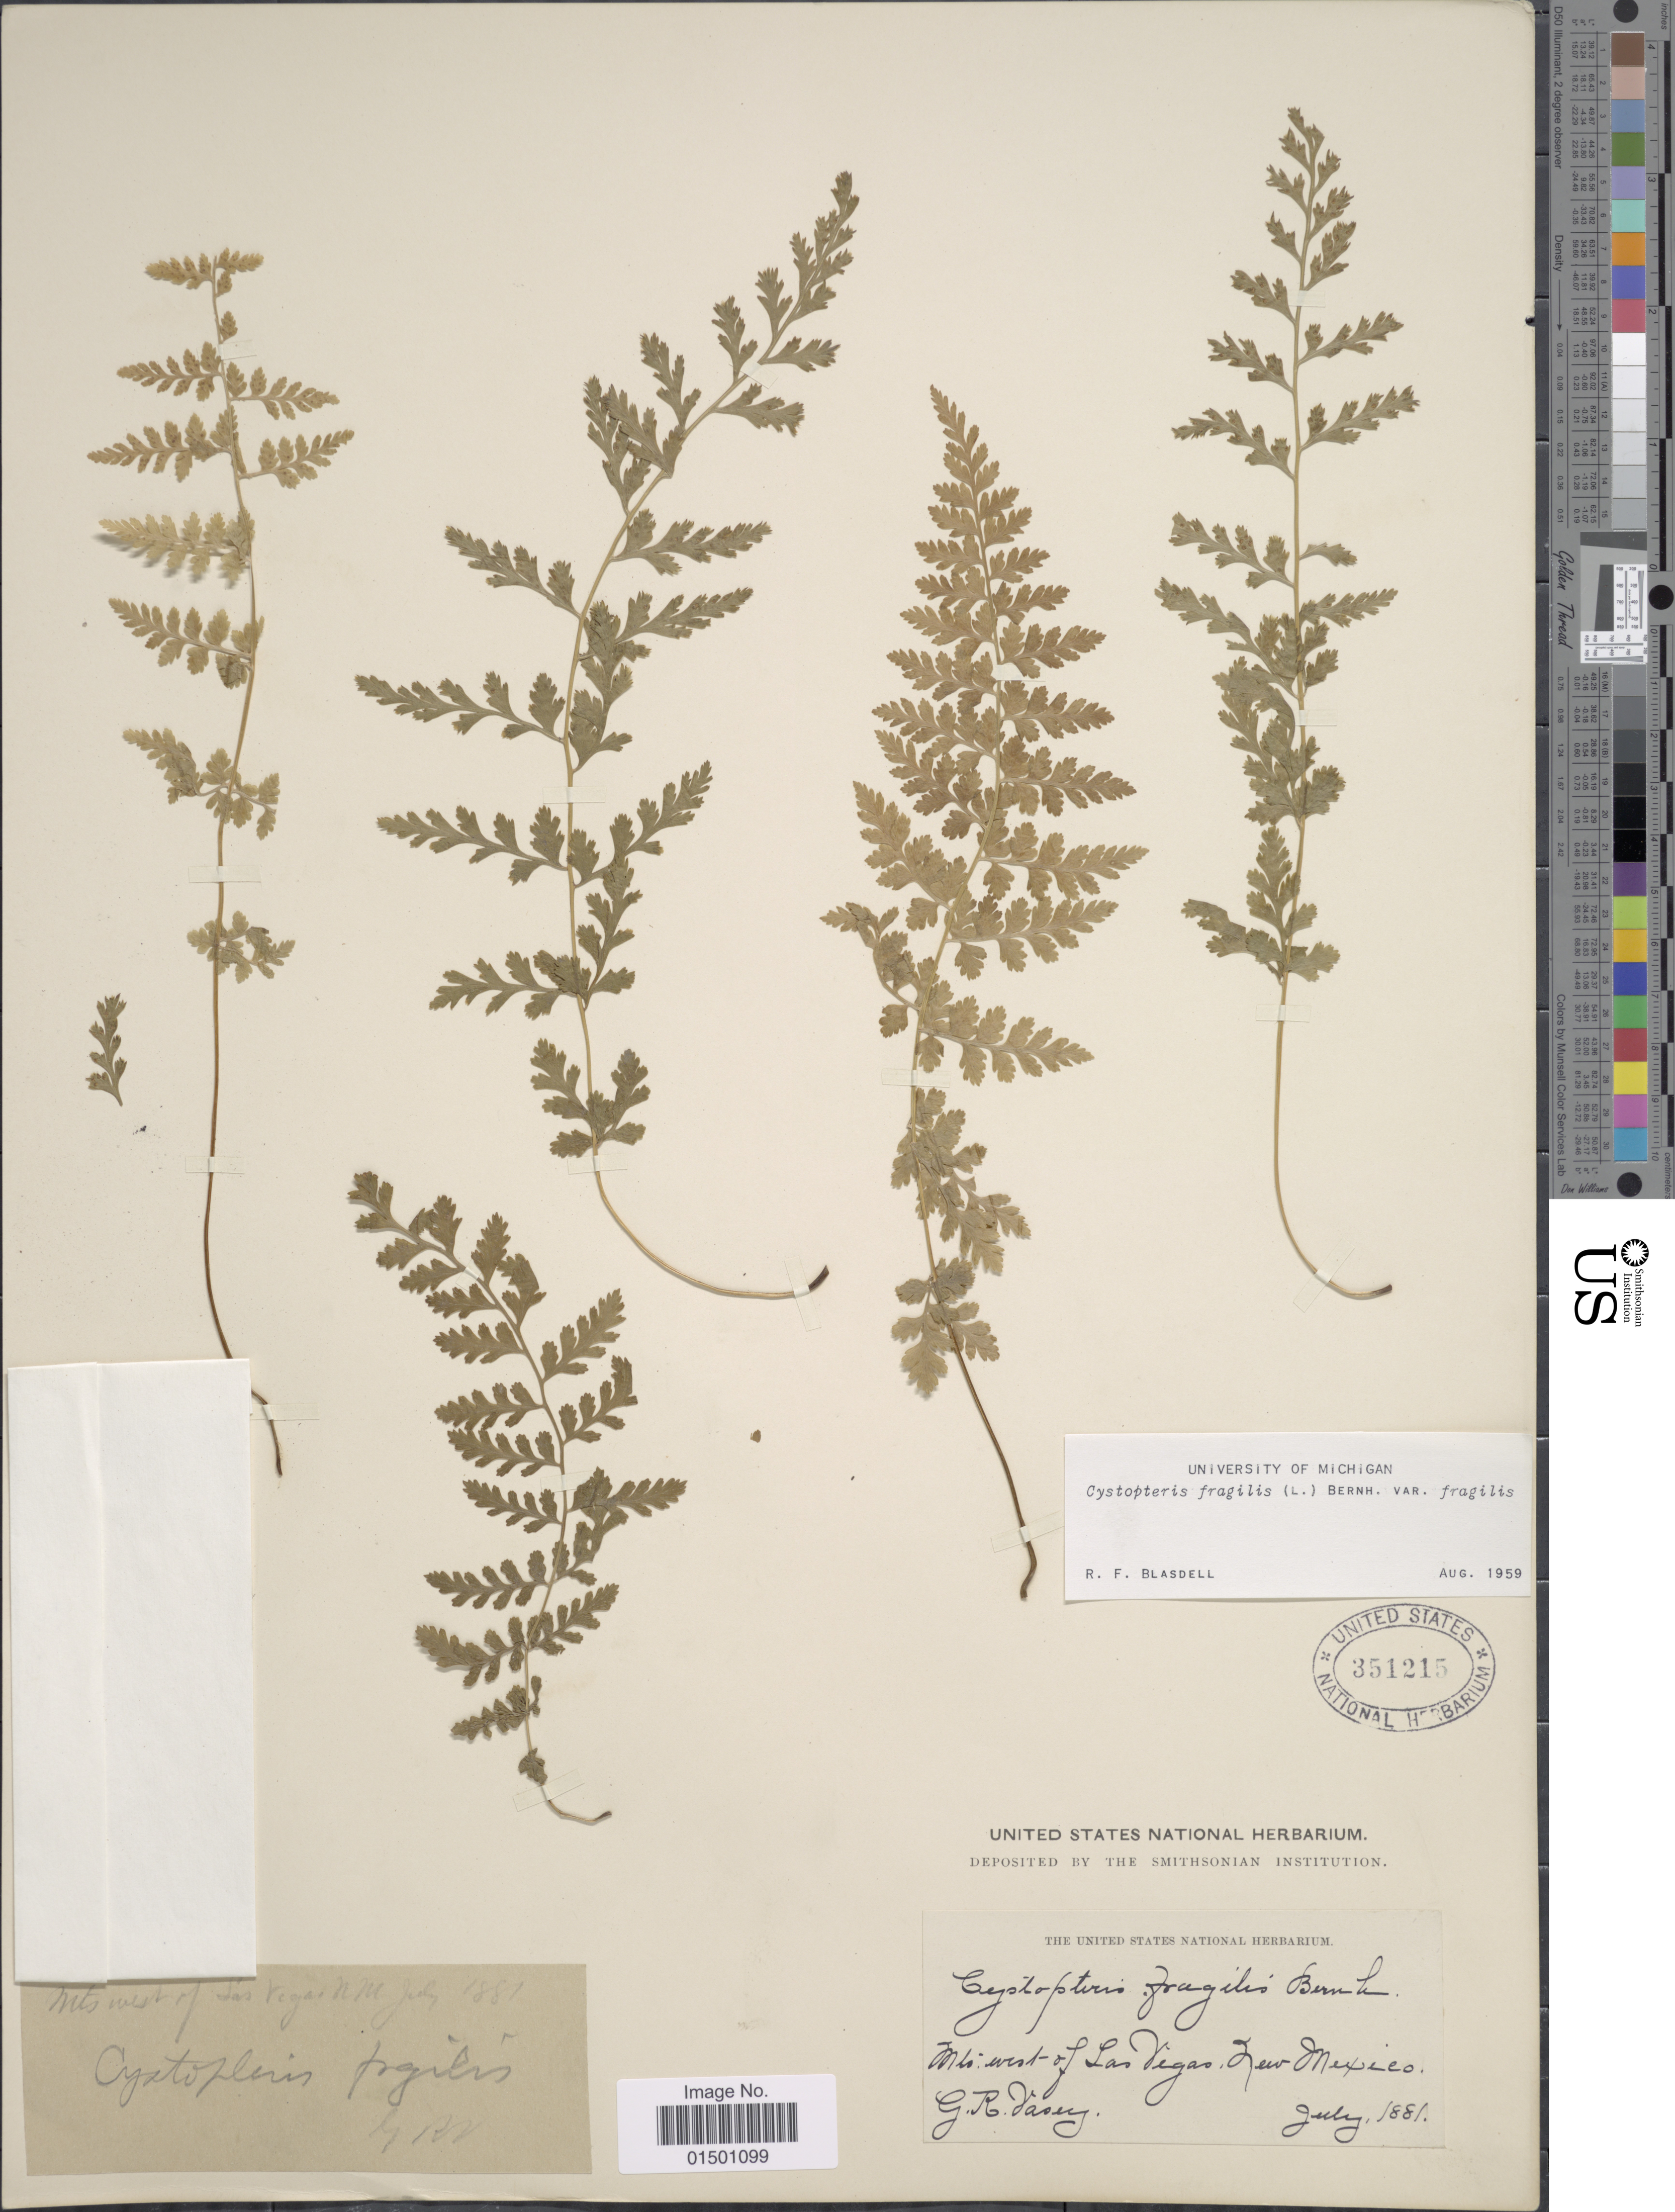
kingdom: Plantae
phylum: Tracheophyta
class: Polypodiopsida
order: Polypodiales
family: Cystopteridaceae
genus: Cystopteris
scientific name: Cystopteris diaphana x C. fragilis (L.) Bernh.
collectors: G. R. Vasey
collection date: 1881-07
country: United States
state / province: New Mexico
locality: Mts. west of Las Vegas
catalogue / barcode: US 351215